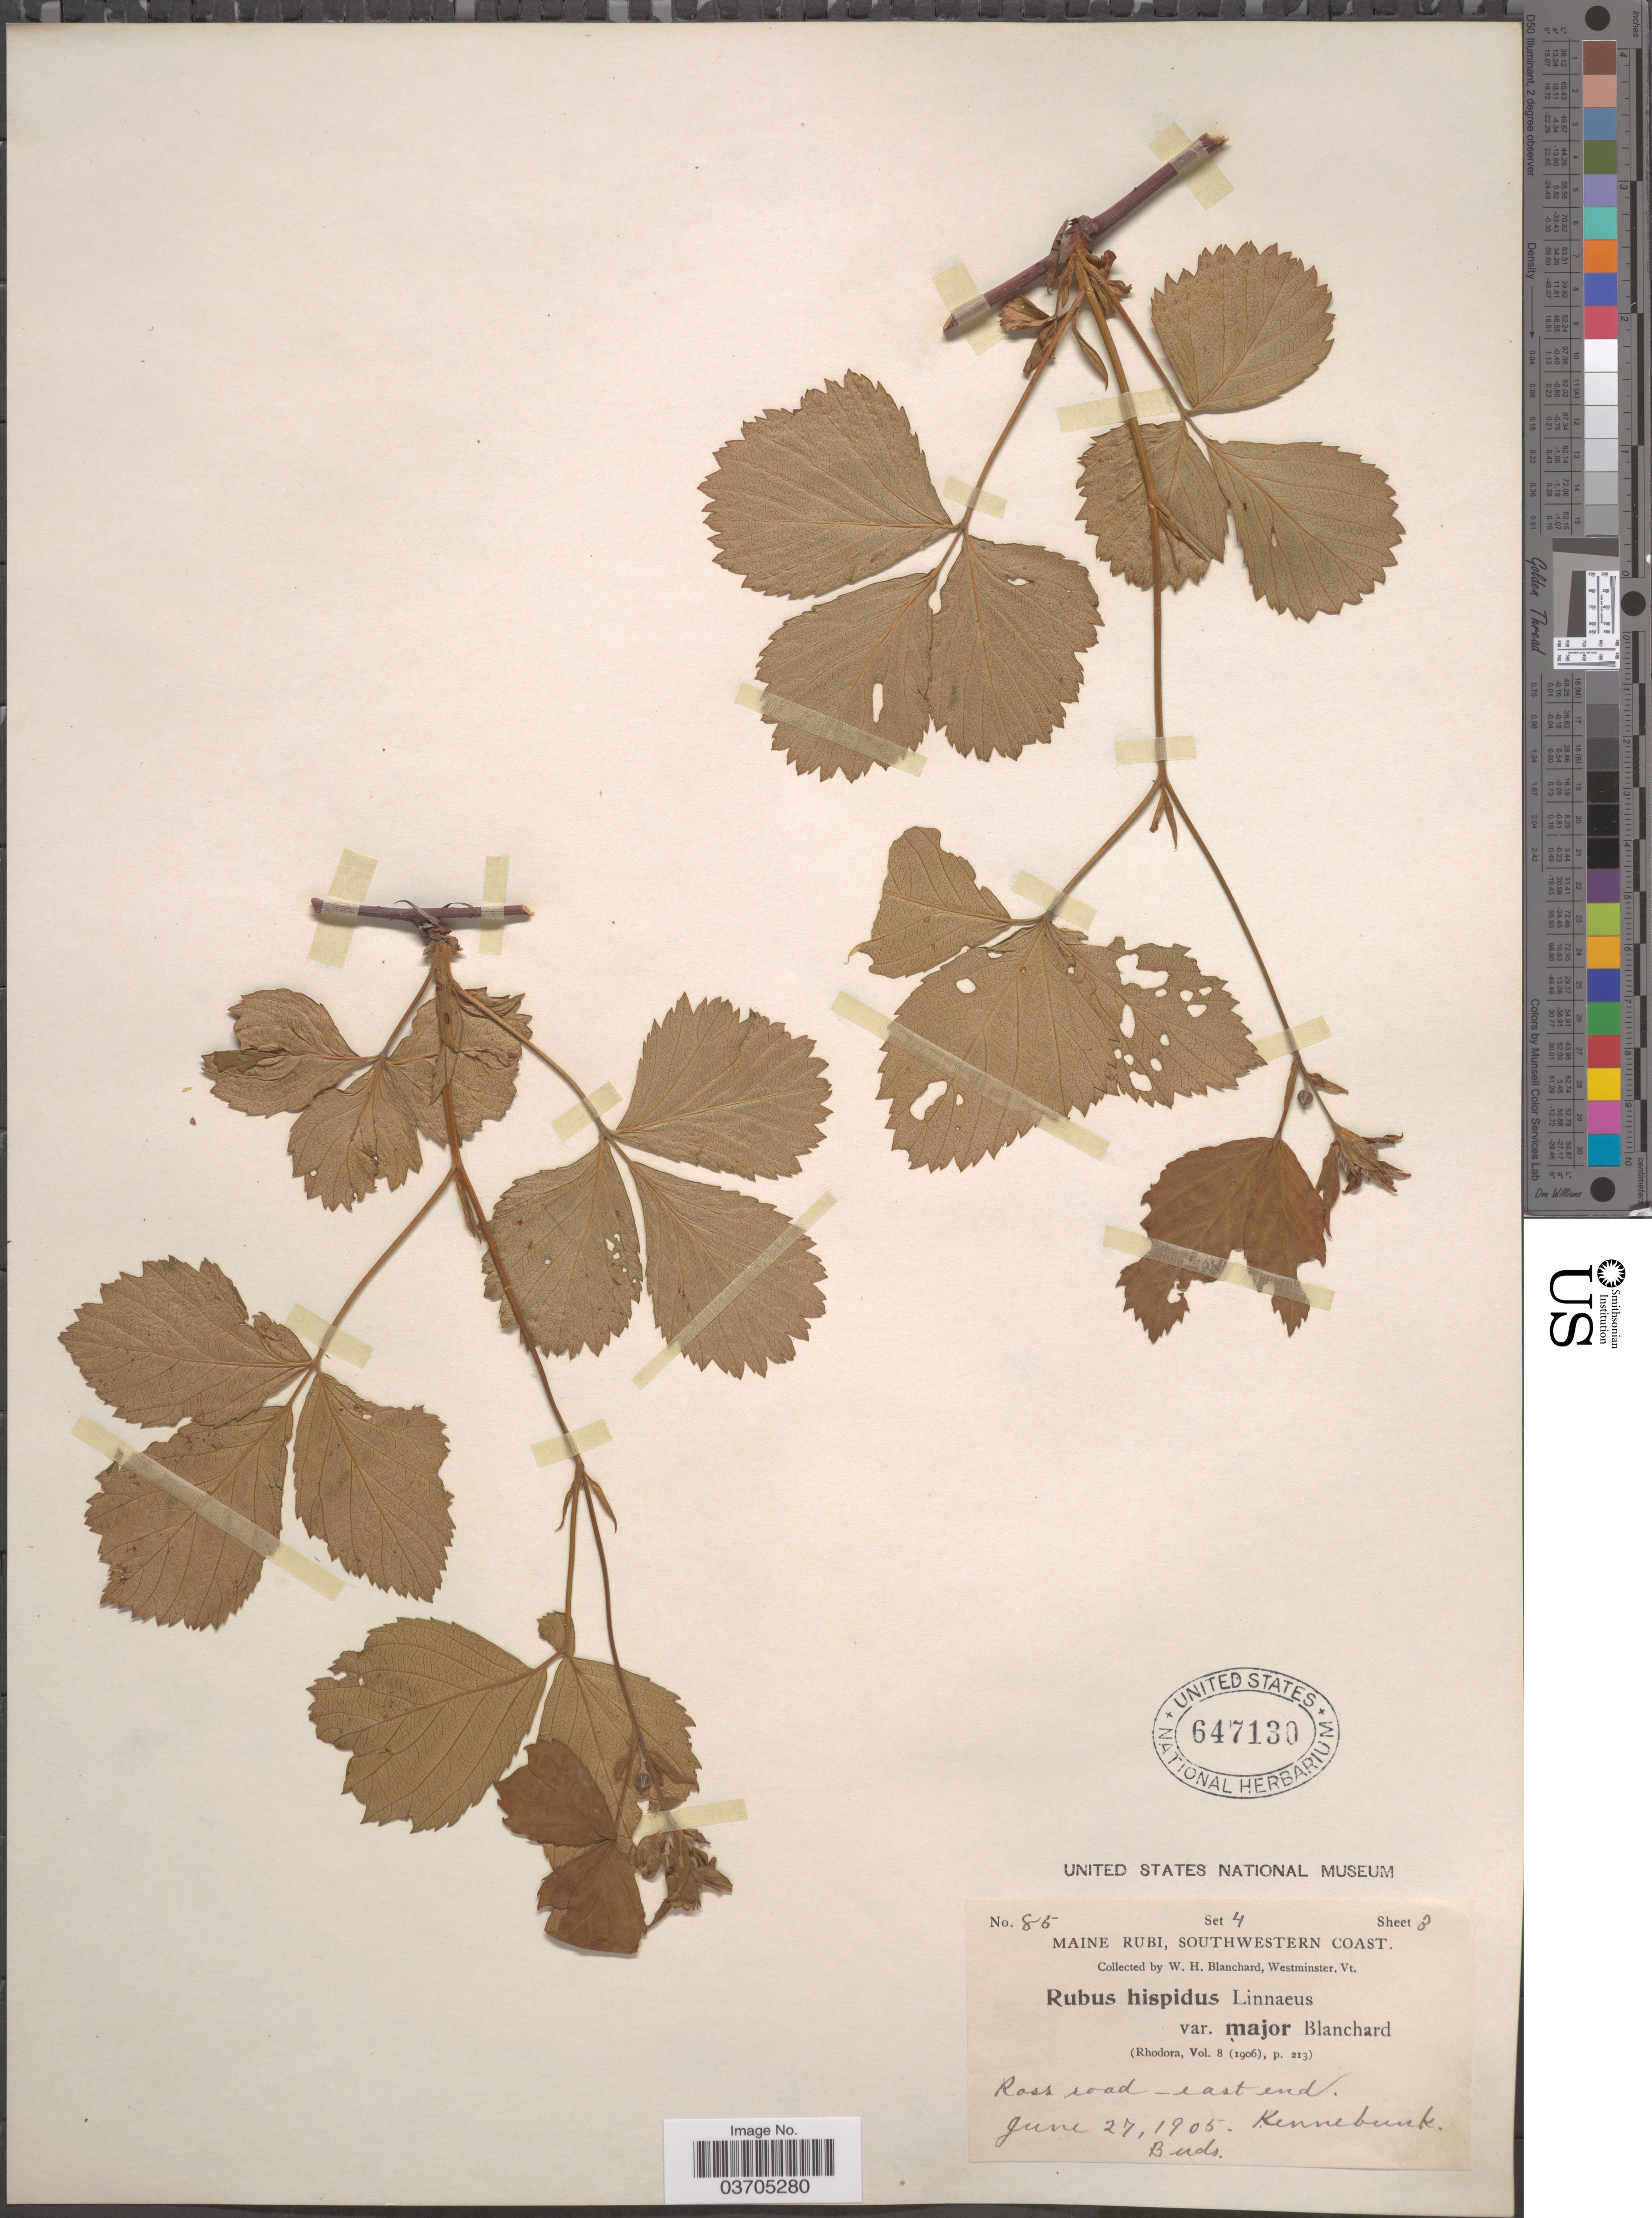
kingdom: Plantae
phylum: Tracheophyta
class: Magnoliopsida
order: Rosales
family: Rosaceae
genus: Rubus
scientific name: Rubus hispidus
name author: L.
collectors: W. H. Blanchard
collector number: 85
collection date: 1905-06-27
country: United States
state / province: Maine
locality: Main Rubi, Southwestern Coast. Ross road - east end. Kennebunk.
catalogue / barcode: US 647130